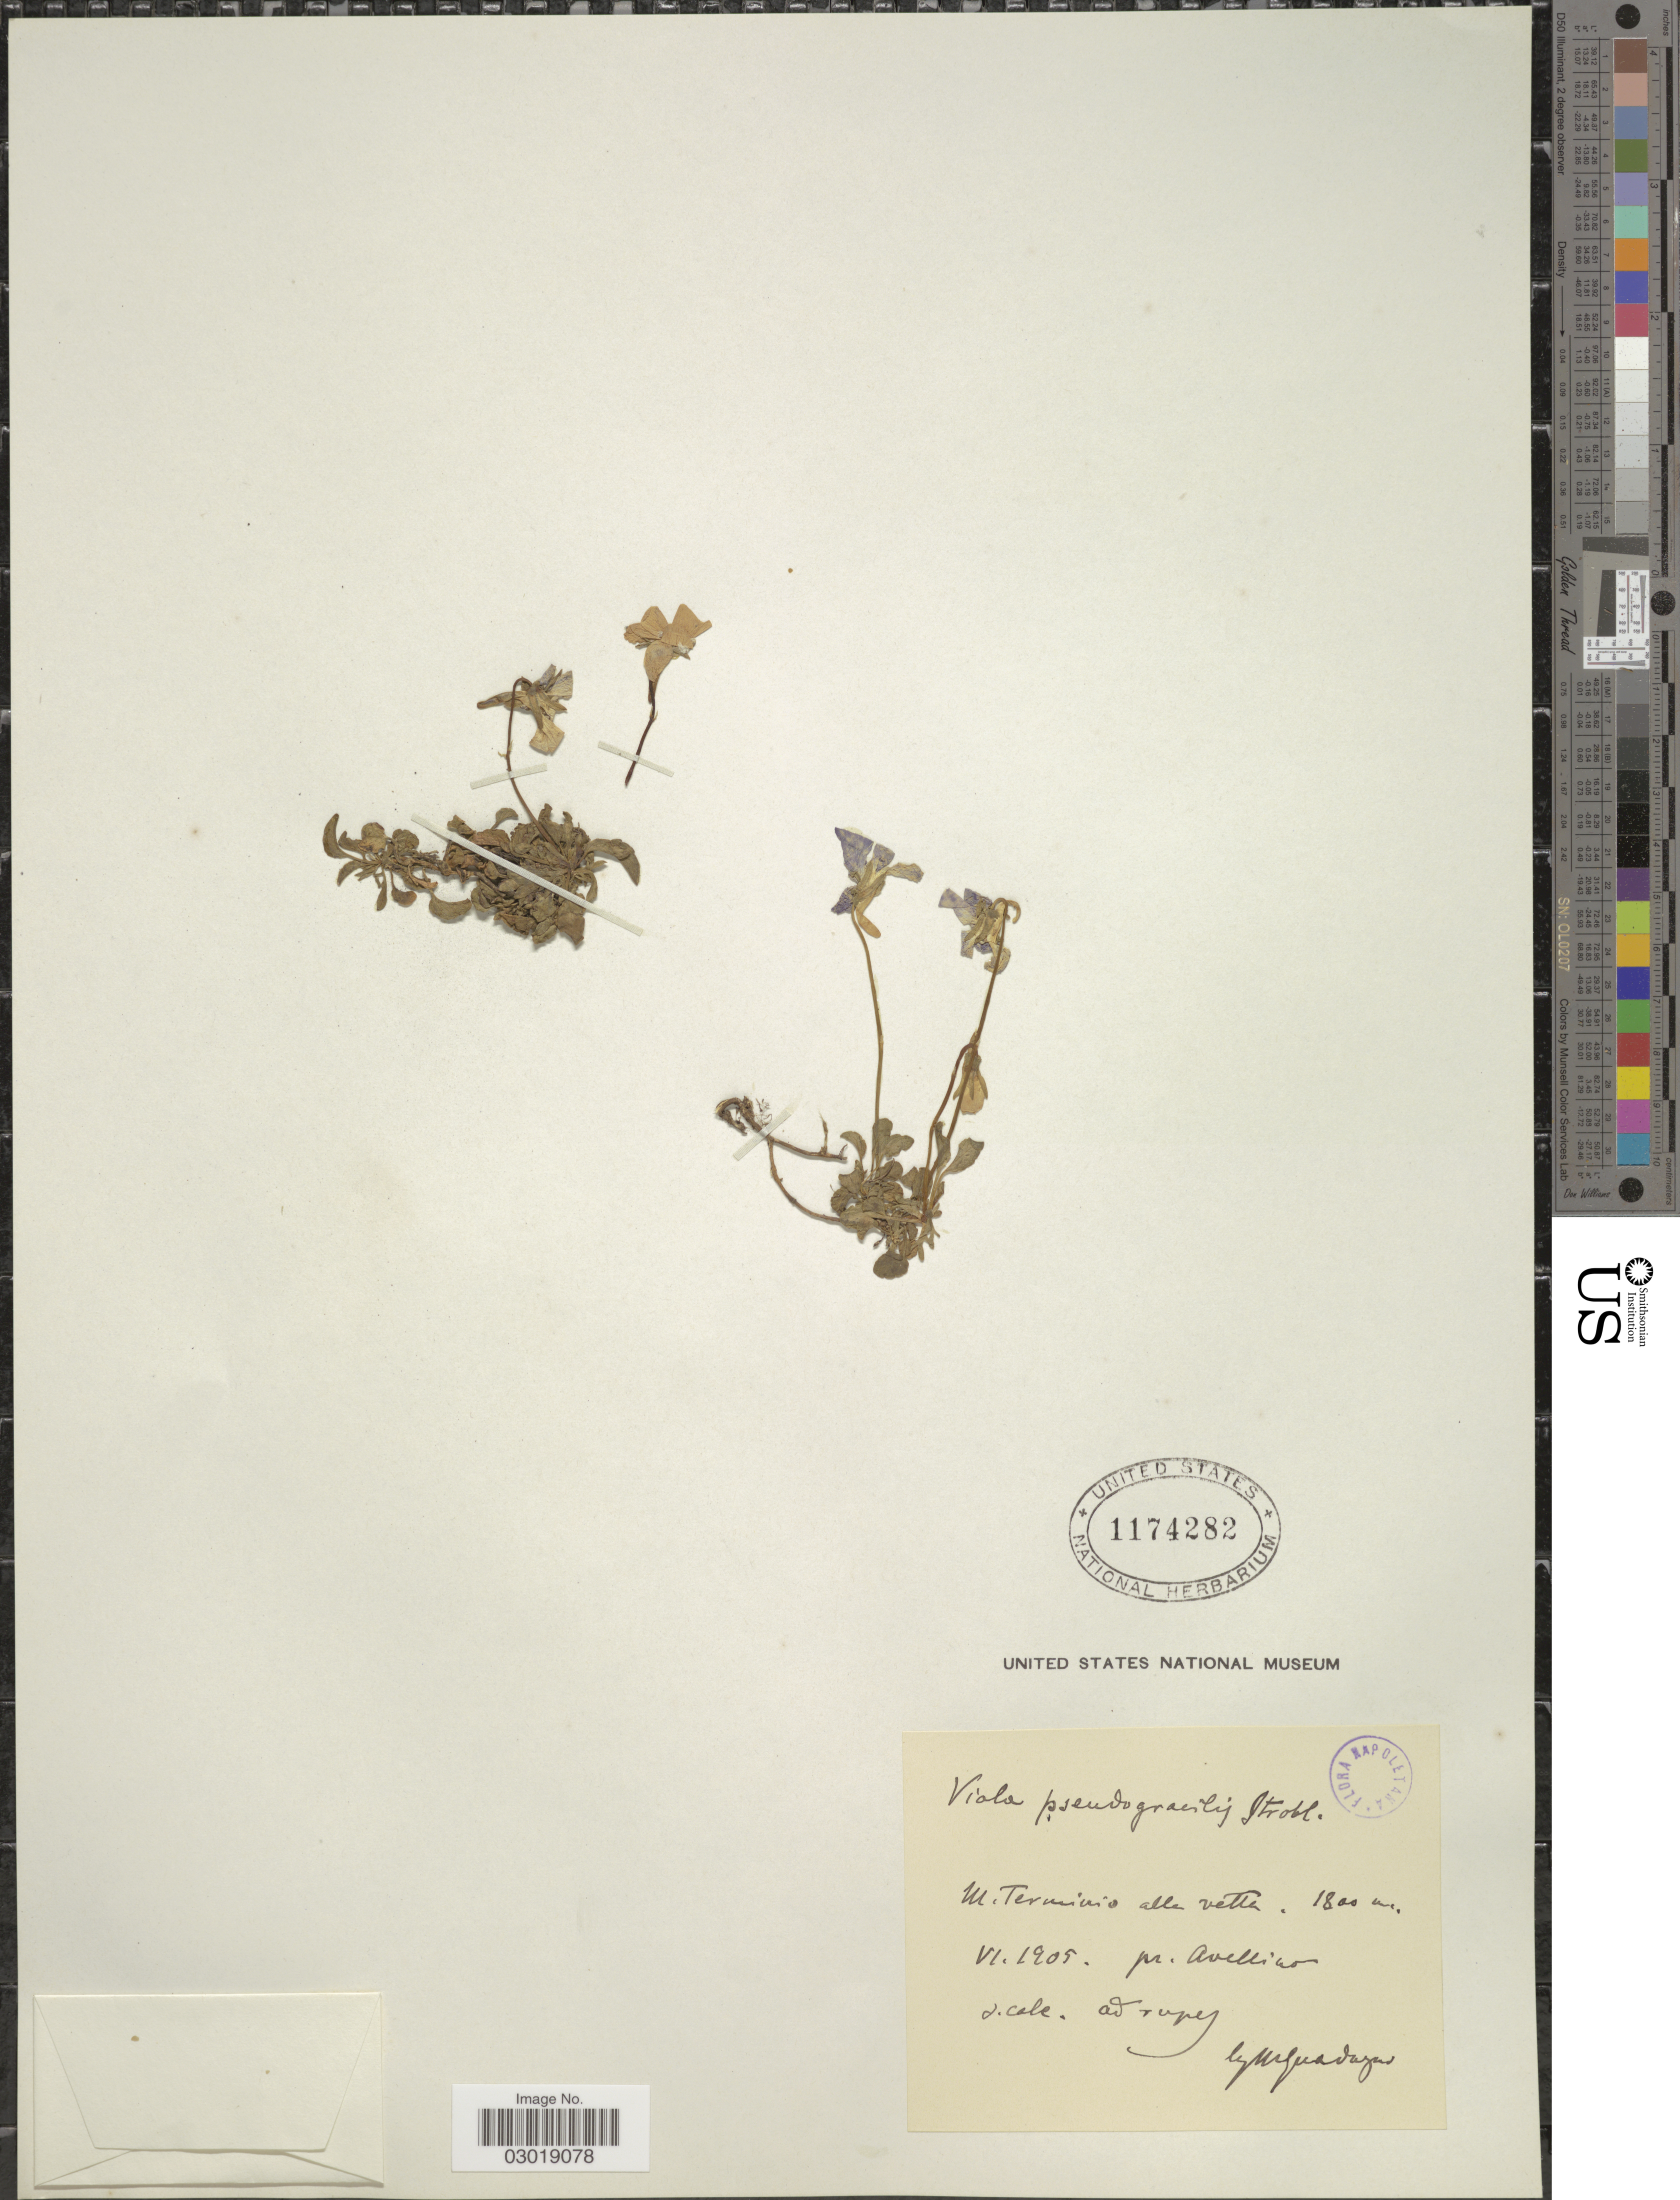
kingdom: Plantae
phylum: Tracheophyta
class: Magnoliopsida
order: Malpighiales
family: Violaceae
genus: Viola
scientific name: Viola pseudogracilis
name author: Strobl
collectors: M. Guadagno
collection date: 1905-06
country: Italy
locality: M. Terminio alle vetta pr. Avellino.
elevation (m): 1800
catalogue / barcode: US 1174282